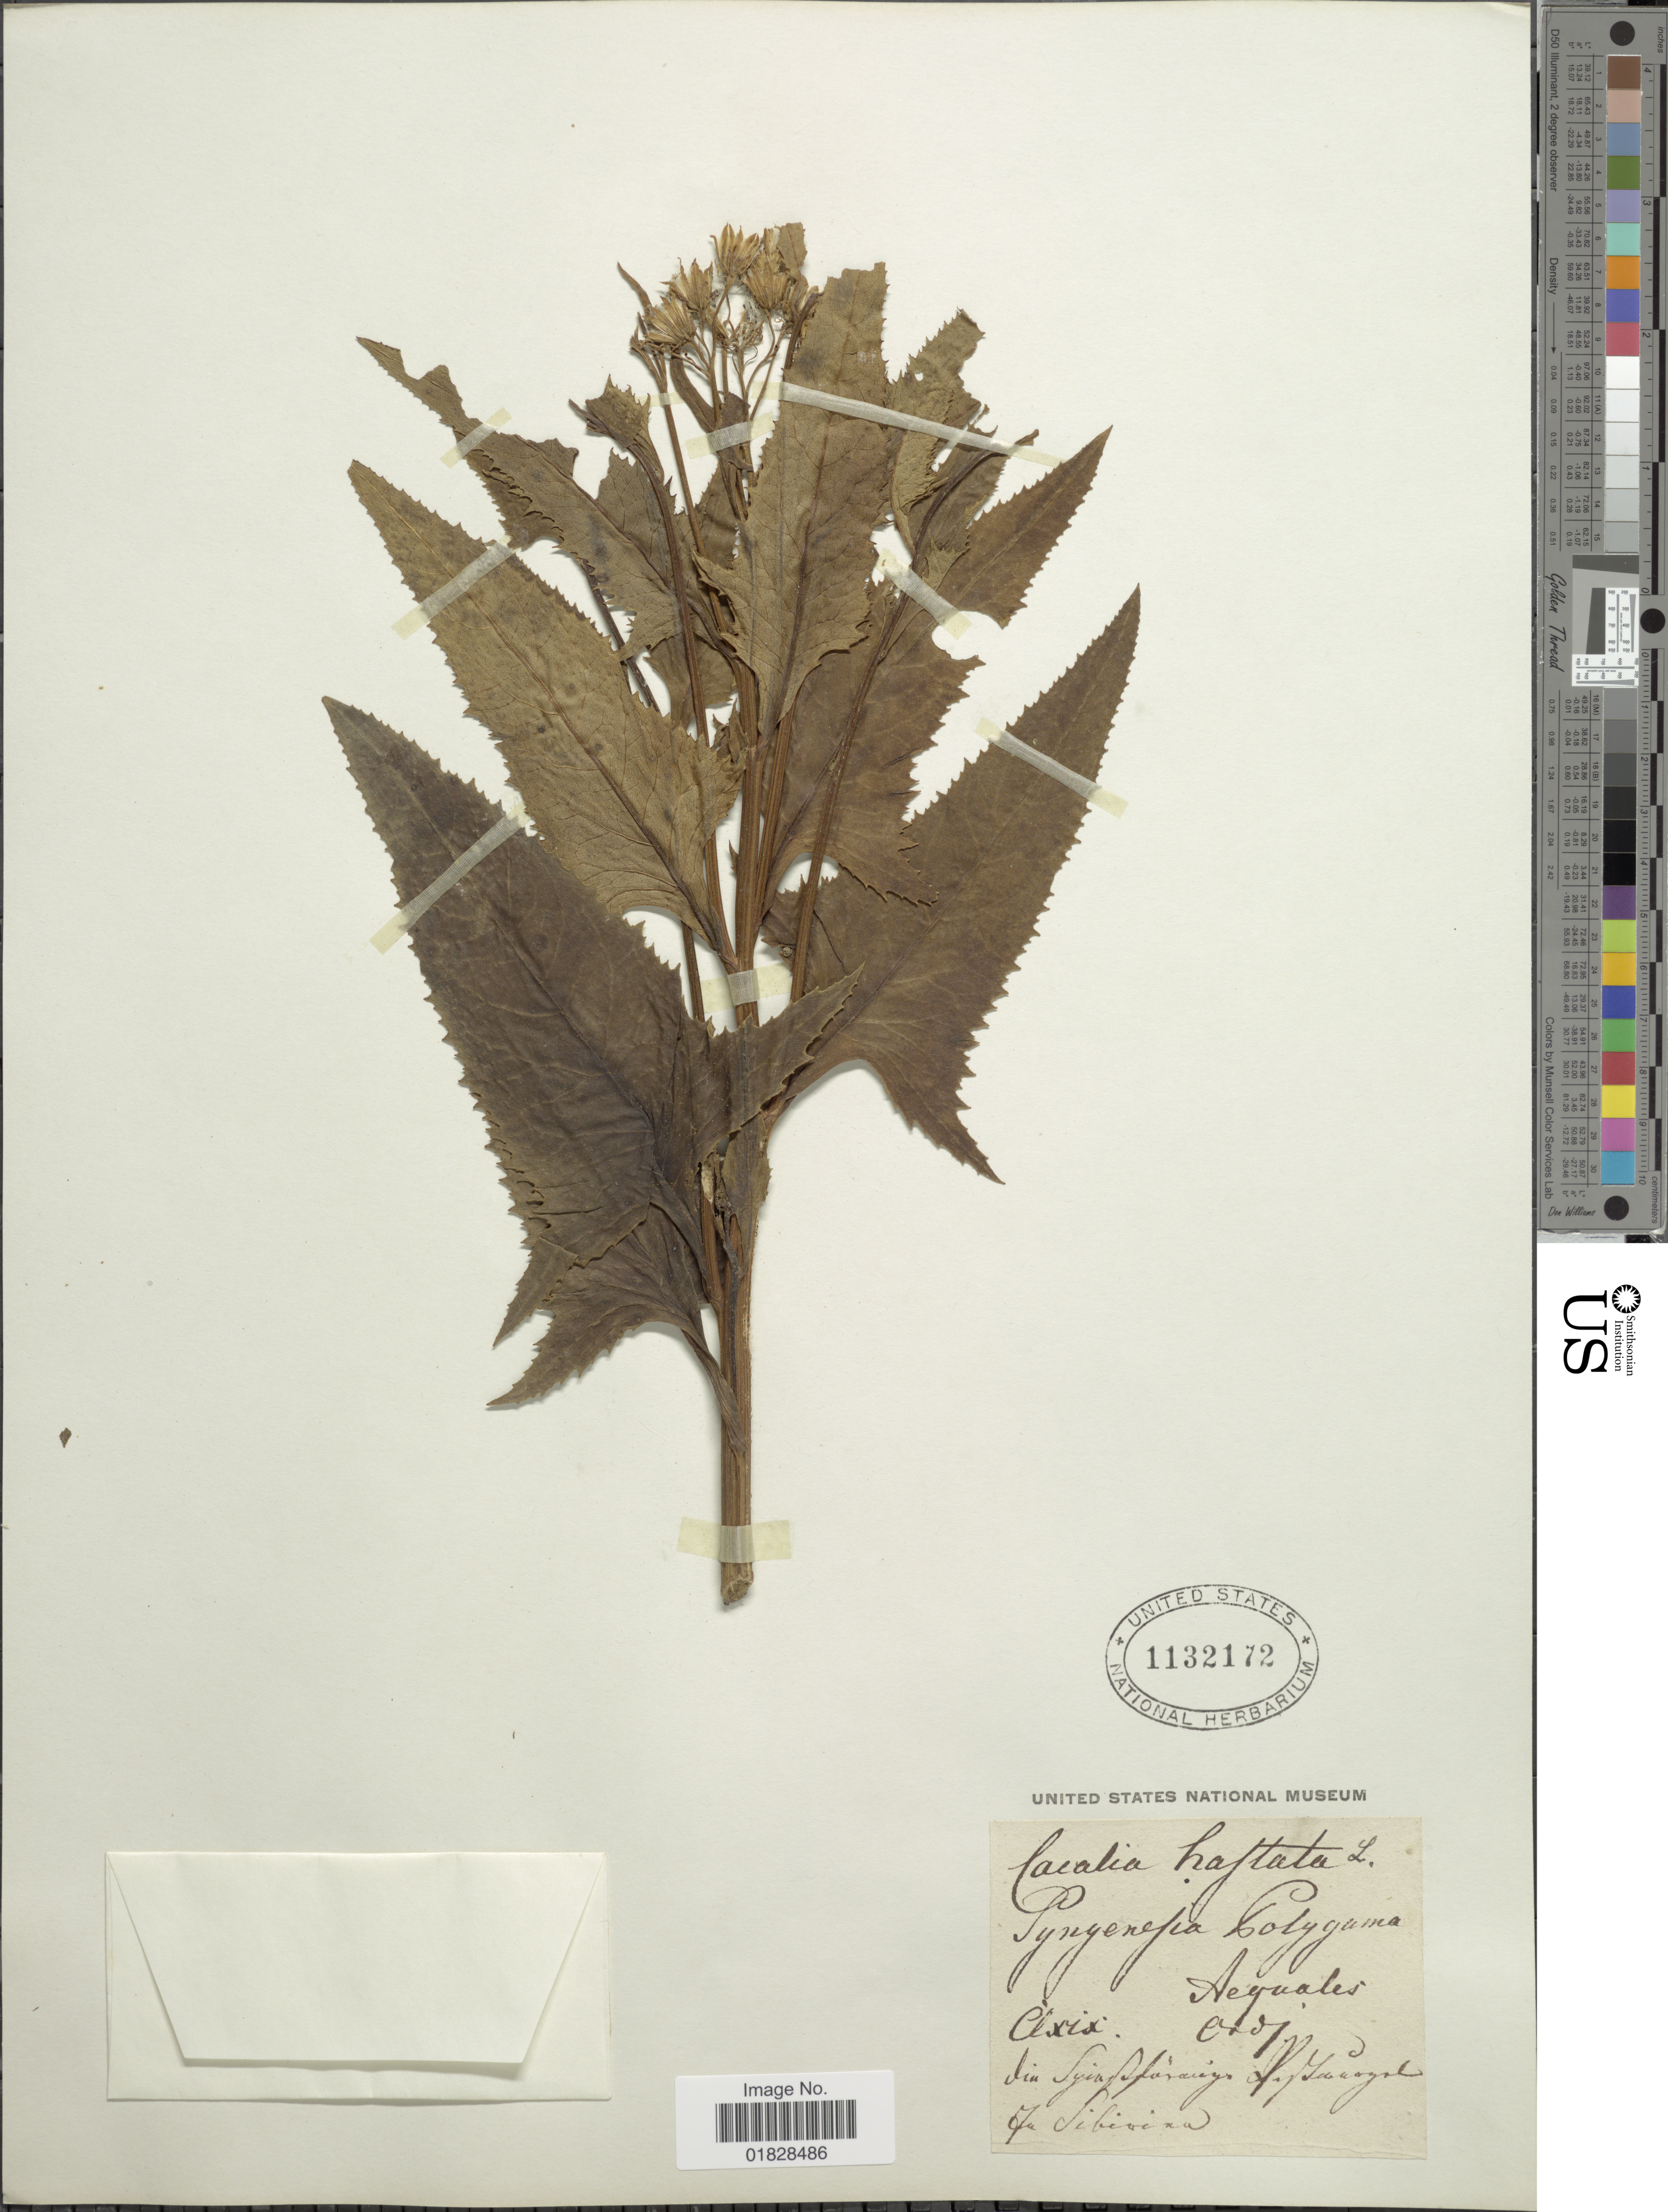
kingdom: Plantae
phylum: Tracheophyta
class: Magnoliopsida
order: Asterales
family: Asteraceae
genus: Parasenecio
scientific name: Parasenecio hastatus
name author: (L.) H. Koyama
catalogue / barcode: US 1132172